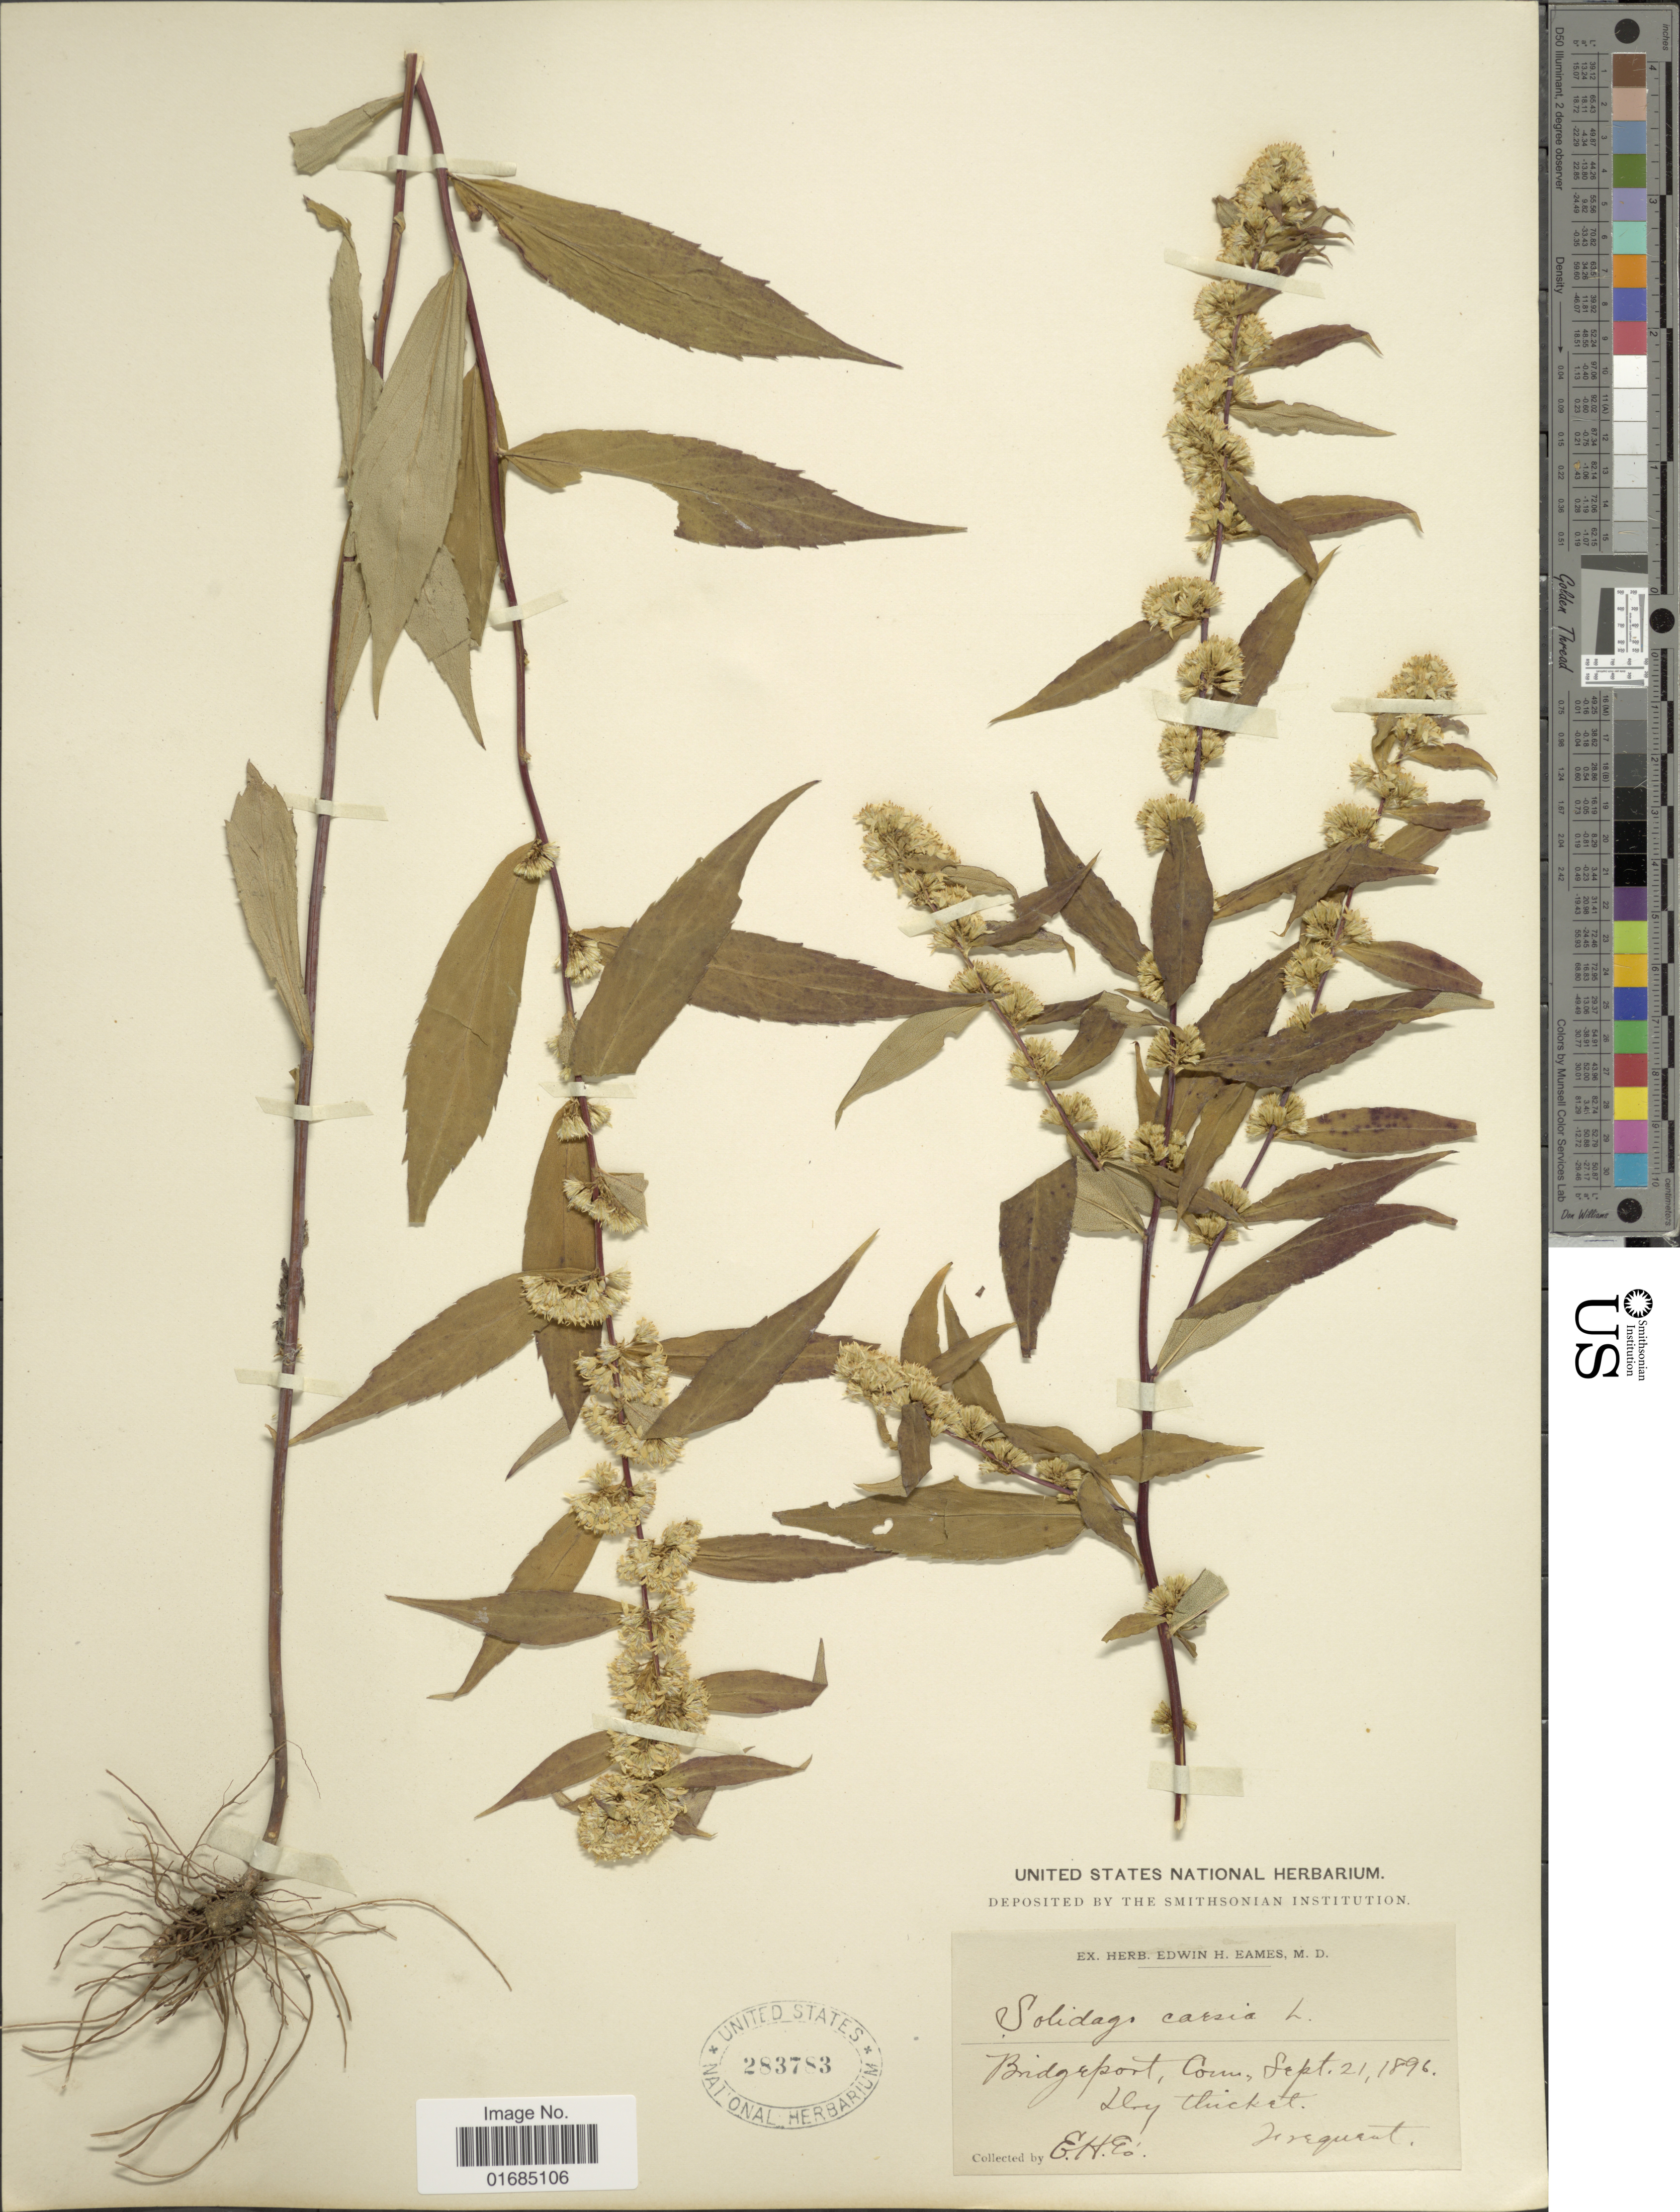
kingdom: Plantae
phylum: Tracheophyta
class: Magnoliopsida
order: Asterales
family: Asteraceae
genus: Solidago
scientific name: Solidago caesia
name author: L.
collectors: E. H. Eames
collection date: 1896-09-21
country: United States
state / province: Connecticut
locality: Bridgeport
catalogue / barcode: US 283783